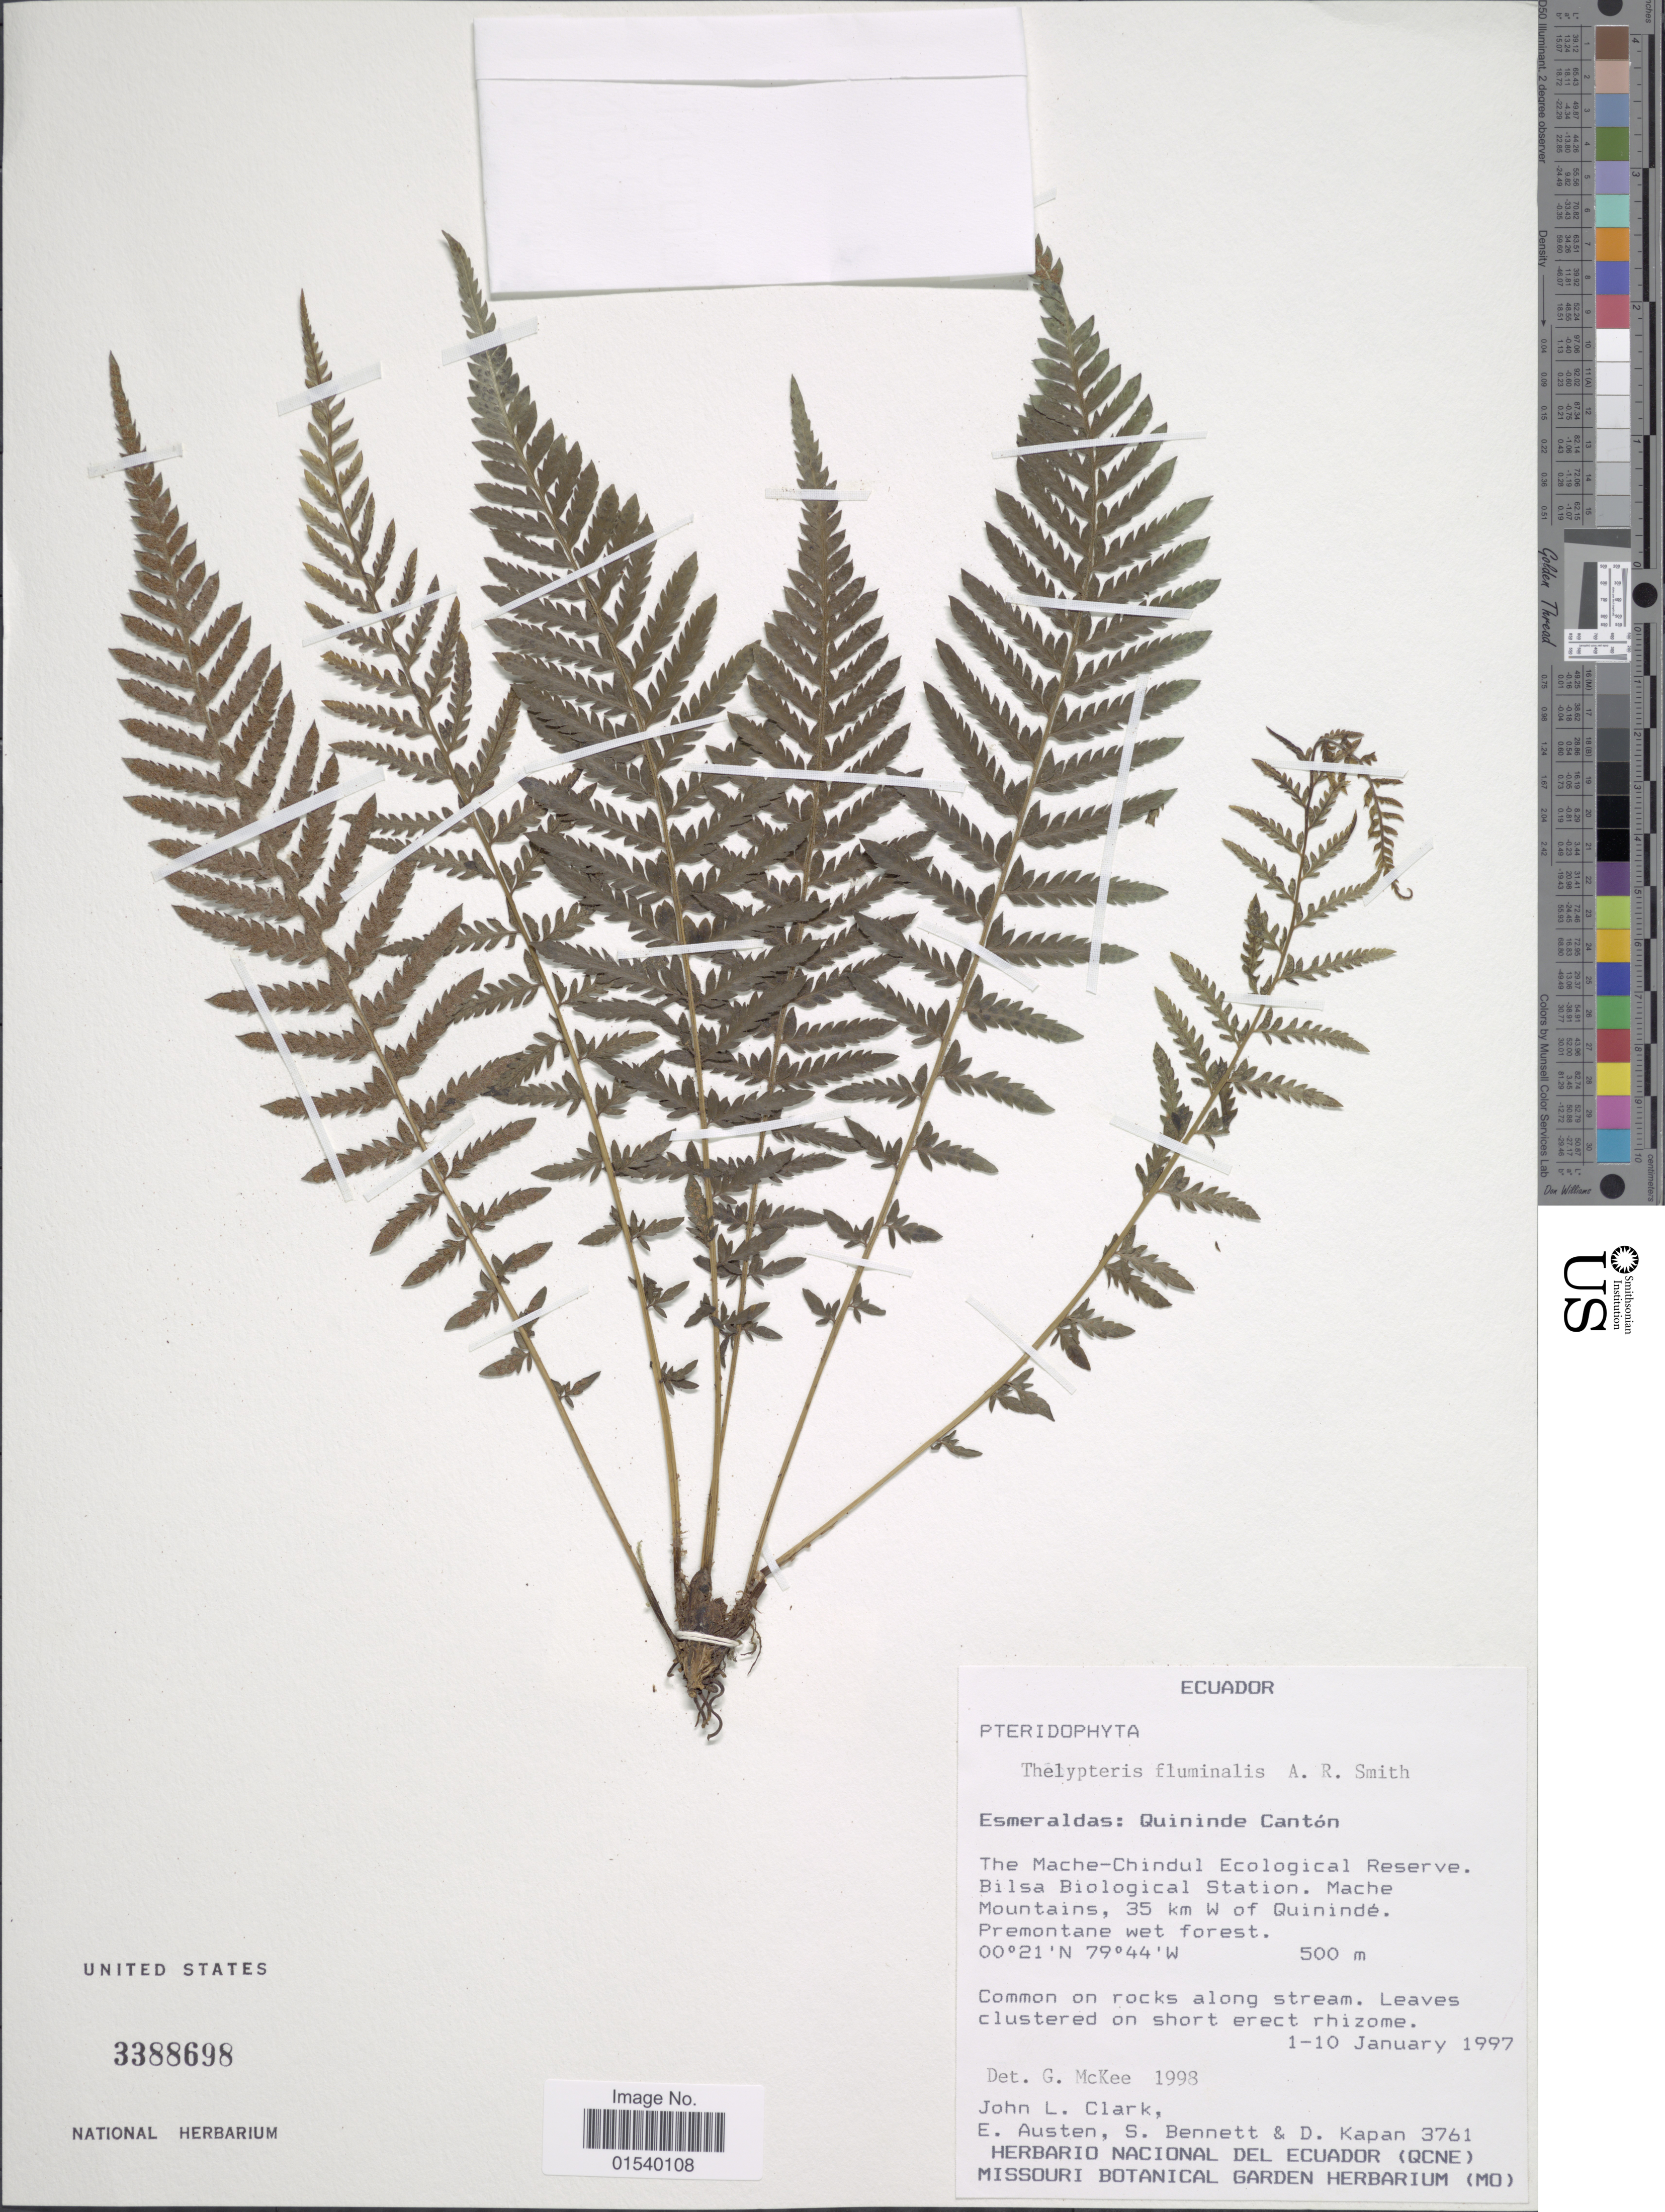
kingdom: Plantae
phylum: Tracheophyta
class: Polypodiopsida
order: Polypodiales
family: Thelypteridaceae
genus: Amauropelta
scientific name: Amauropelta fluminalis (A.R. Sm.) comb. nov., ined. 2015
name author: (A.R. Sm.)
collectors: J. L. Clark, E. Austen, S. Bennett & D. Kapan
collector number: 3761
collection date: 1997-01-01/1997-01-10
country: Ecuador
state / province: Esmeraldas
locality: Quininde Cantón, The Mache-Chindul Ecological Reserve. Bilsa Biological Station. Mache Mountains, 35 km W of Quinindé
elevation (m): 500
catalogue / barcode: US 3388698